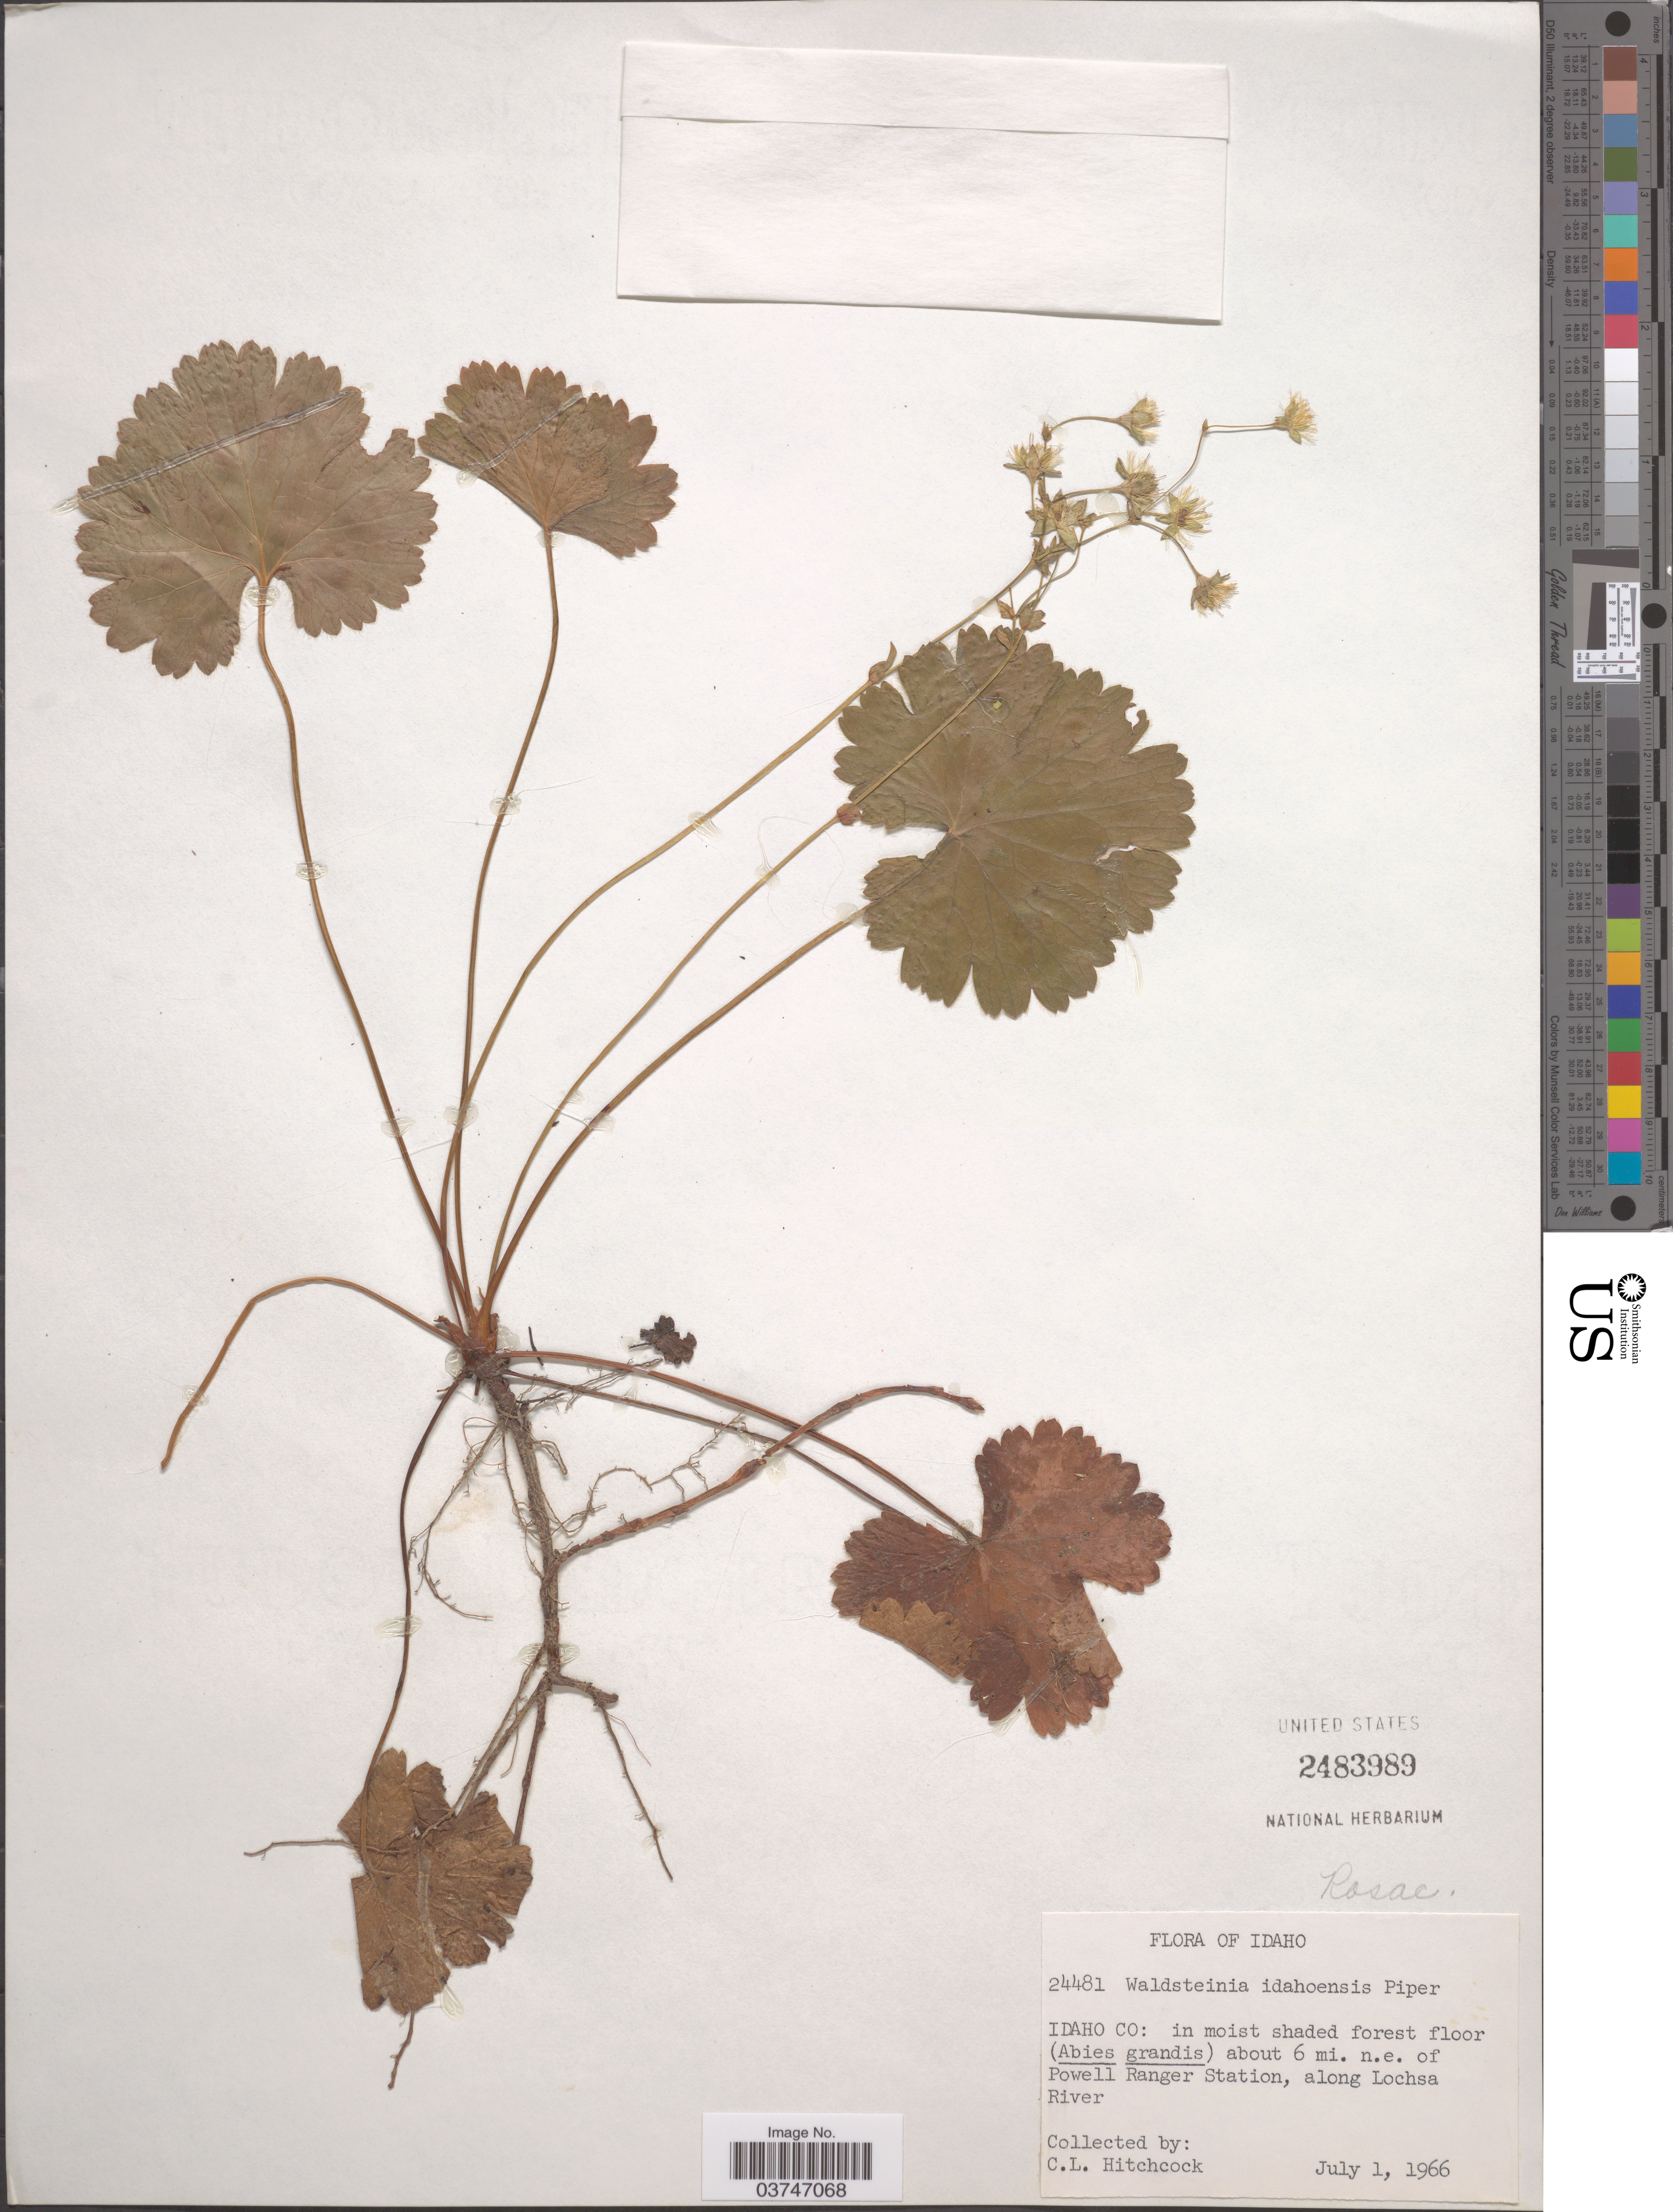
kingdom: Plantae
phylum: Tracheophyta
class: Magnoliopsida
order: Rosales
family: Rosaceae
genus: Waldsteinia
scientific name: Waldsteinia idahoensis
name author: Piper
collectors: C. L. Hitchcock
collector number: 24481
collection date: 1966-07-01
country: United States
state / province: Idaho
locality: Idaho Co.: about 6 mi. n.e. of Powell Ranger Station, along Lochsa River.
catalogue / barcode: US 2483989